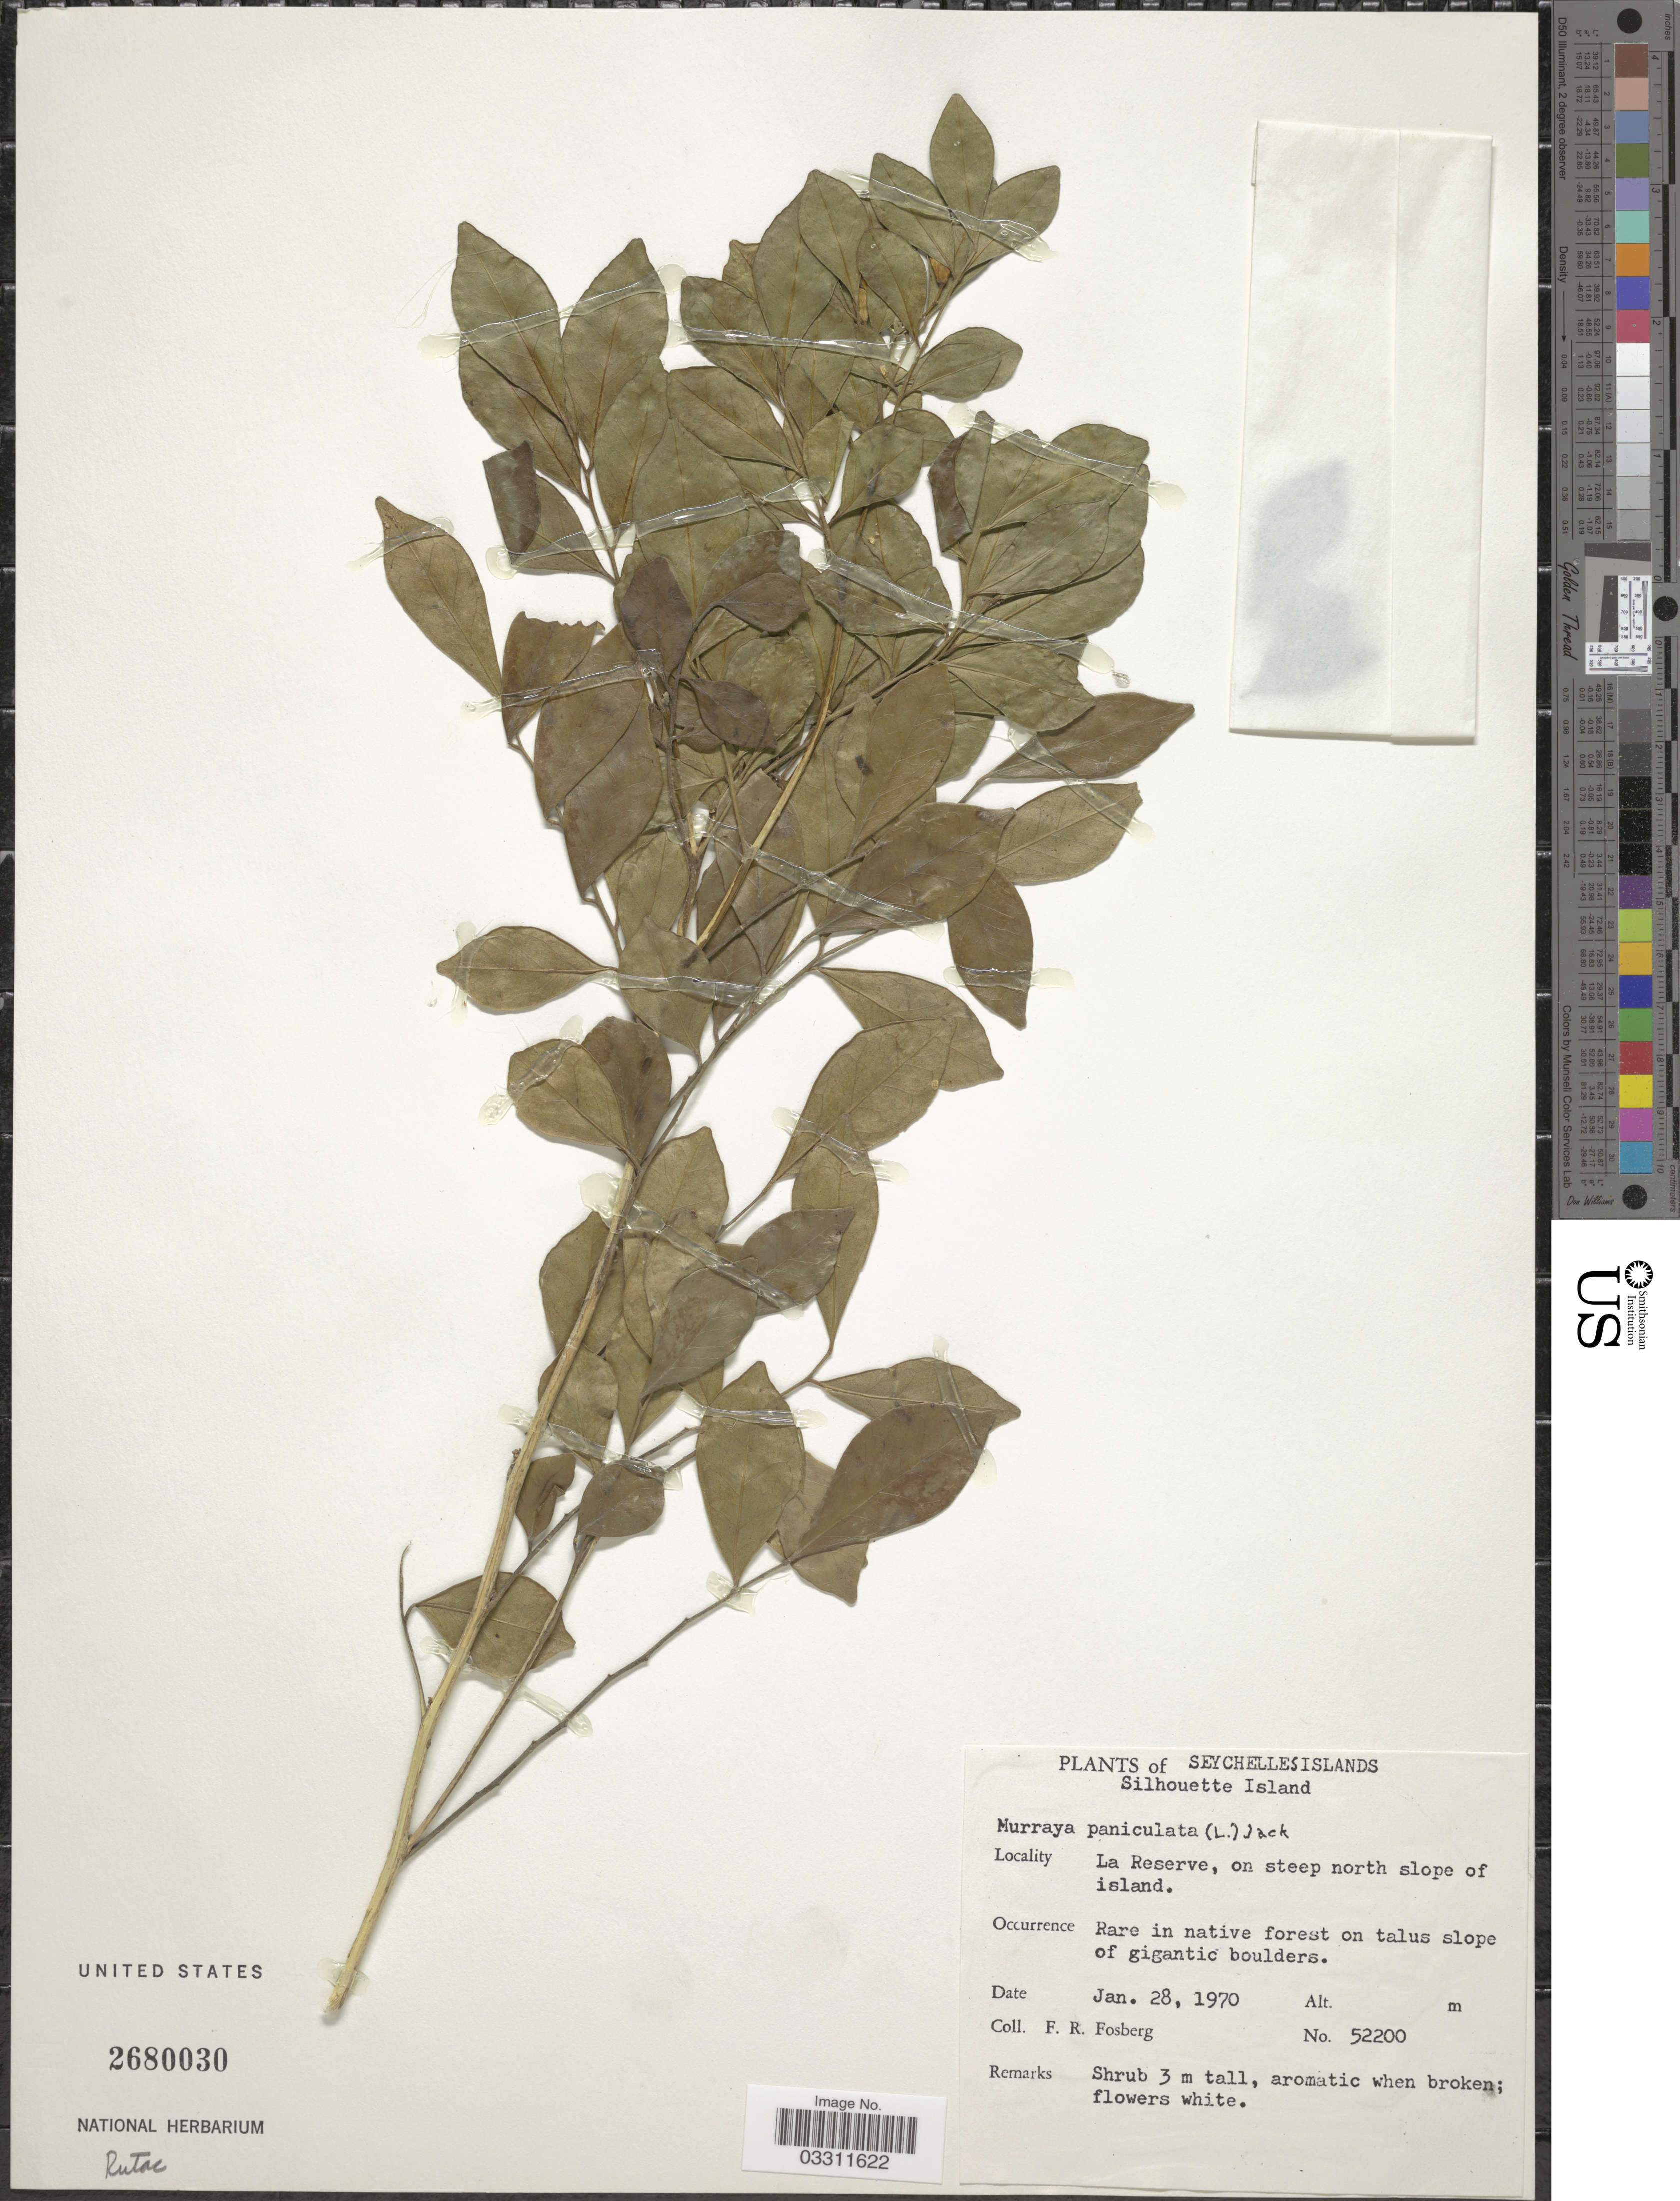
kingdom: Plantae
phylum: Tracheophyta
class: Magnoliopsida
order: Sapindales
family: Rutaceae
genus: Murraya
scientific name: Murraya sp.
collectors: F. R. Fosberg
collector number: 52200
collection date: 1970-01-28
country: Seychelles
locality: Seychelles Islands. Silhouette Island. La Reserve, on steep north slope of island.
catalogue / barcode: US 2680030